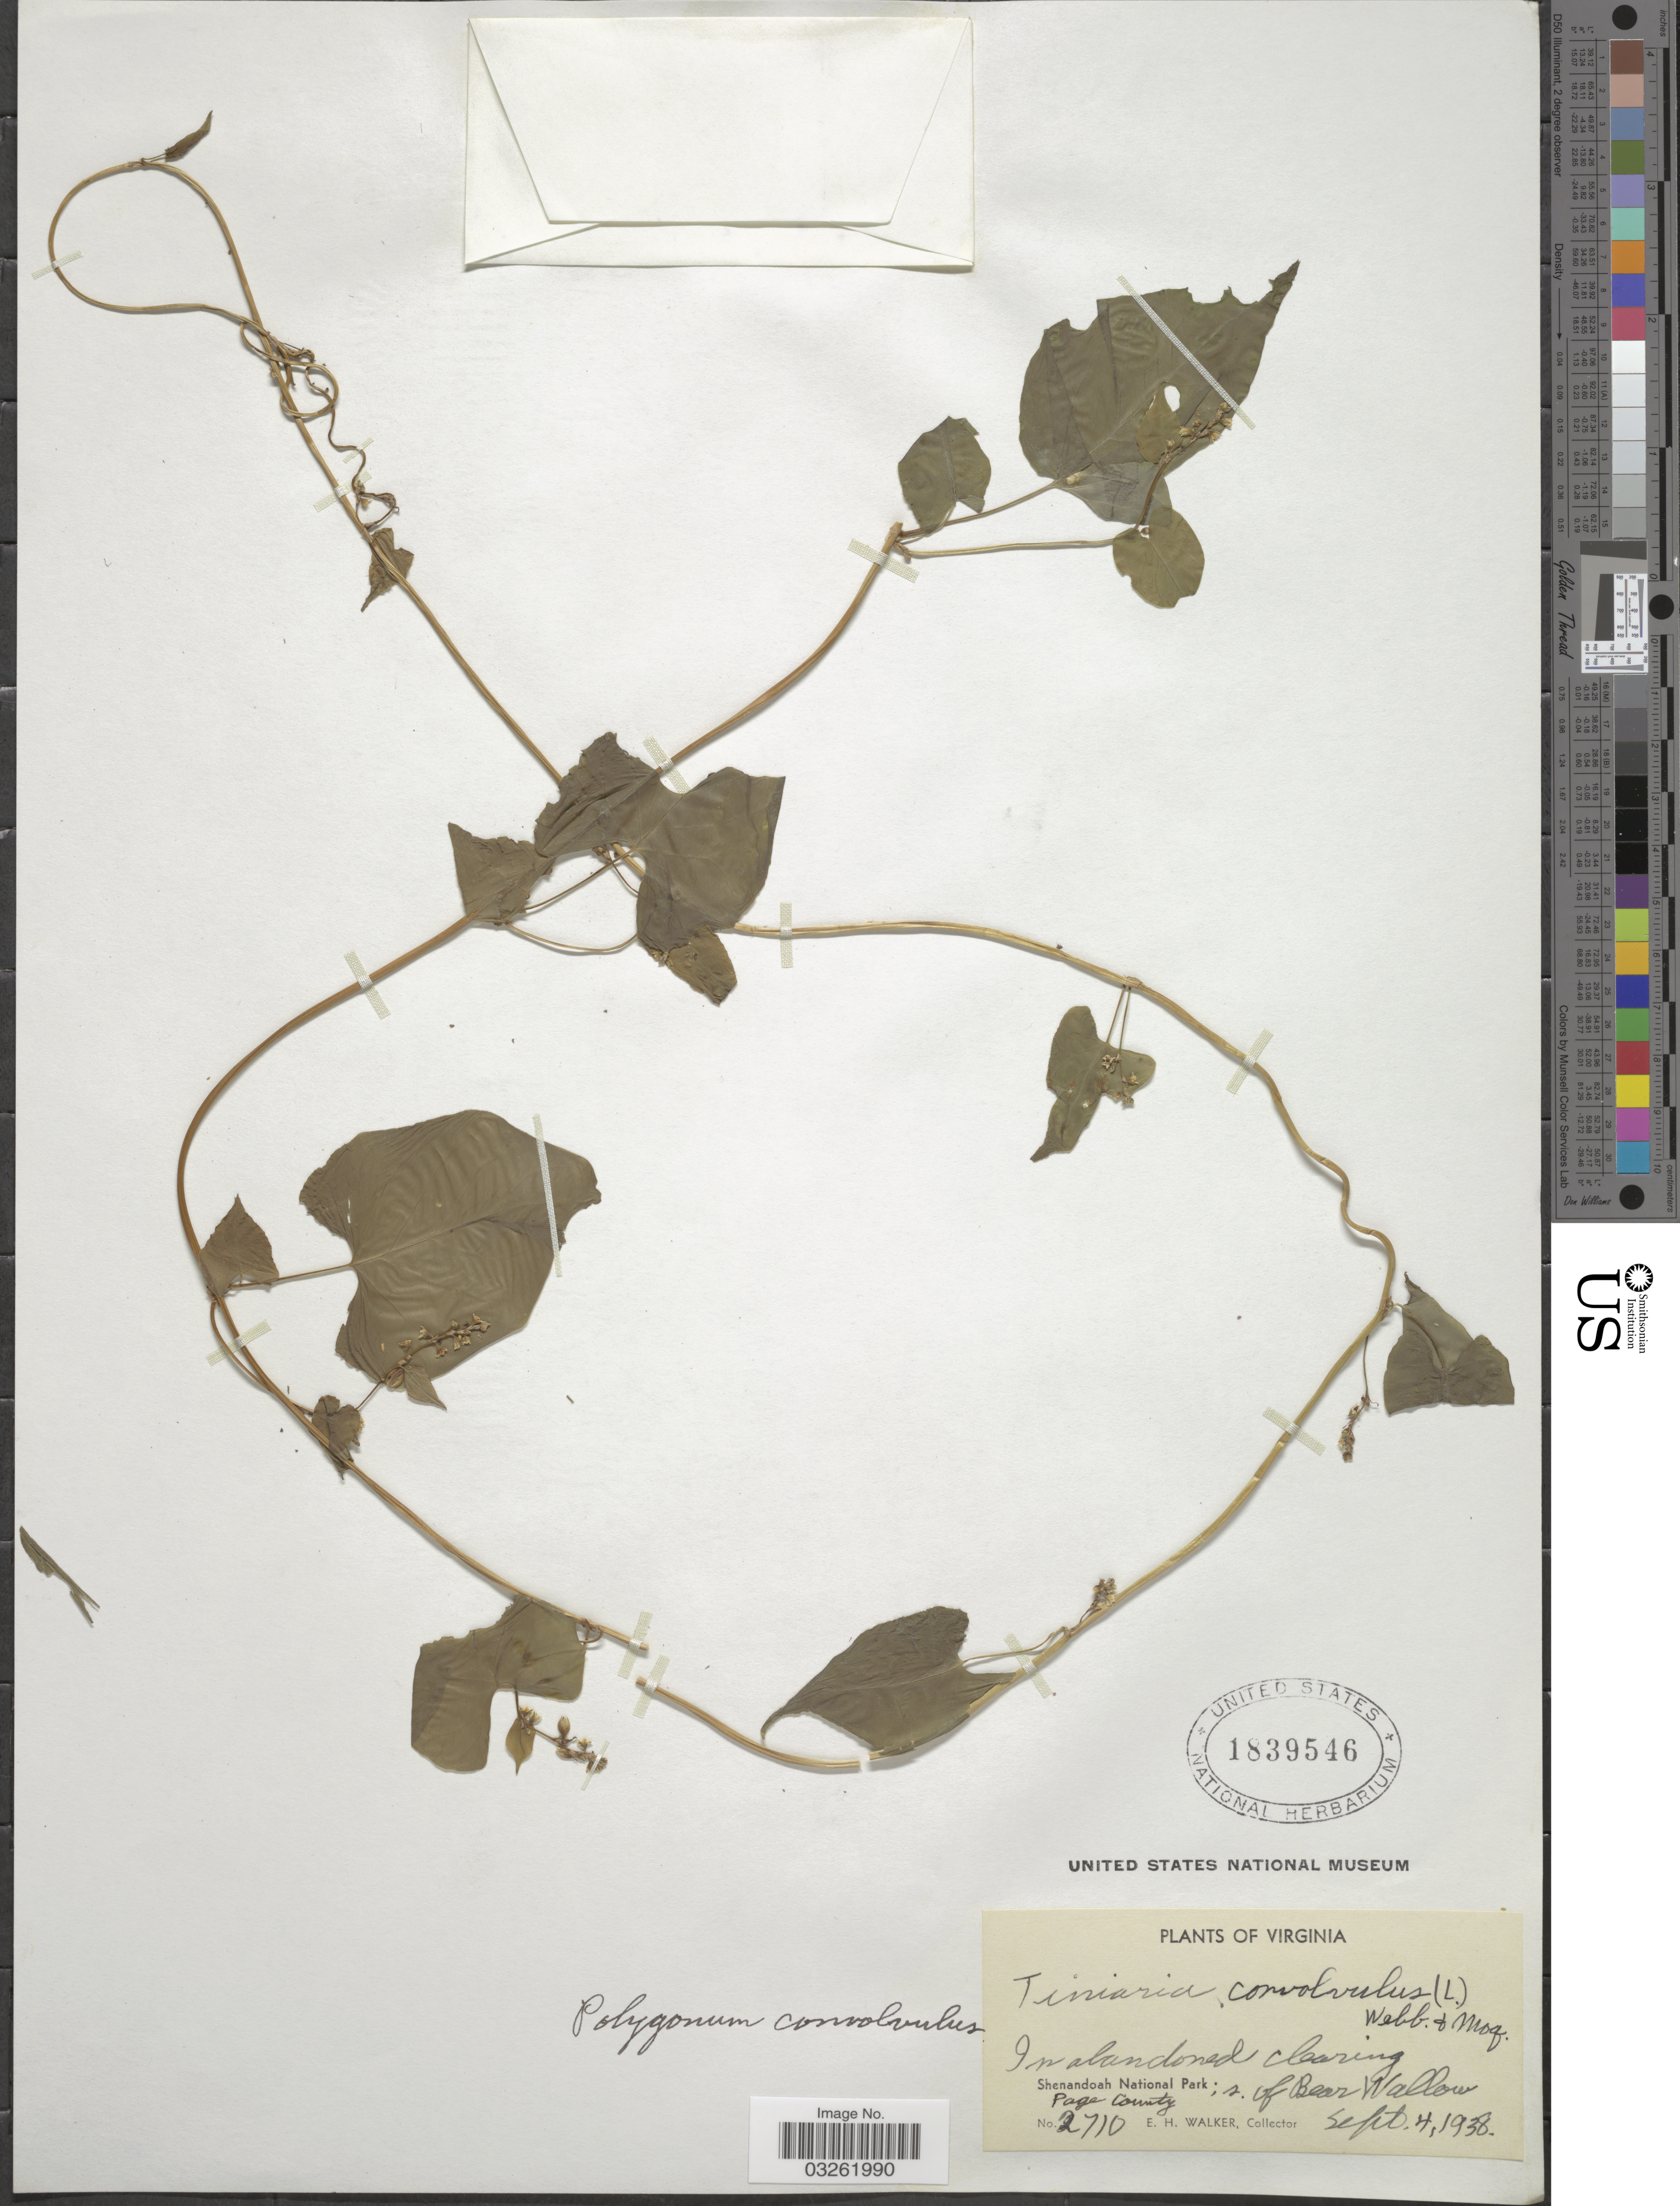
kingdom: Plantae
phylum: Tracheophyta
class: Magnoliopsida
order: Caryophyllales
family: Polygonaceae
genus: Fallopia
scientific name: Fallopia convolvulus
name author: (L.) Á. Löve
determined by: Strong, Mark T., (BOT), Smithsonian Institution - National Museum of Natural History (UNITED STATES)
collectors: E. H. Walker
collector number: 2710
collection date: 1938-09-04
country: United States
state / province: Virginia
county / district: Page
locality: In alandoned clearing. Shenandoah National Park; s. of Bear Wallow. Page County.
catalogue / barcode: US 1839546